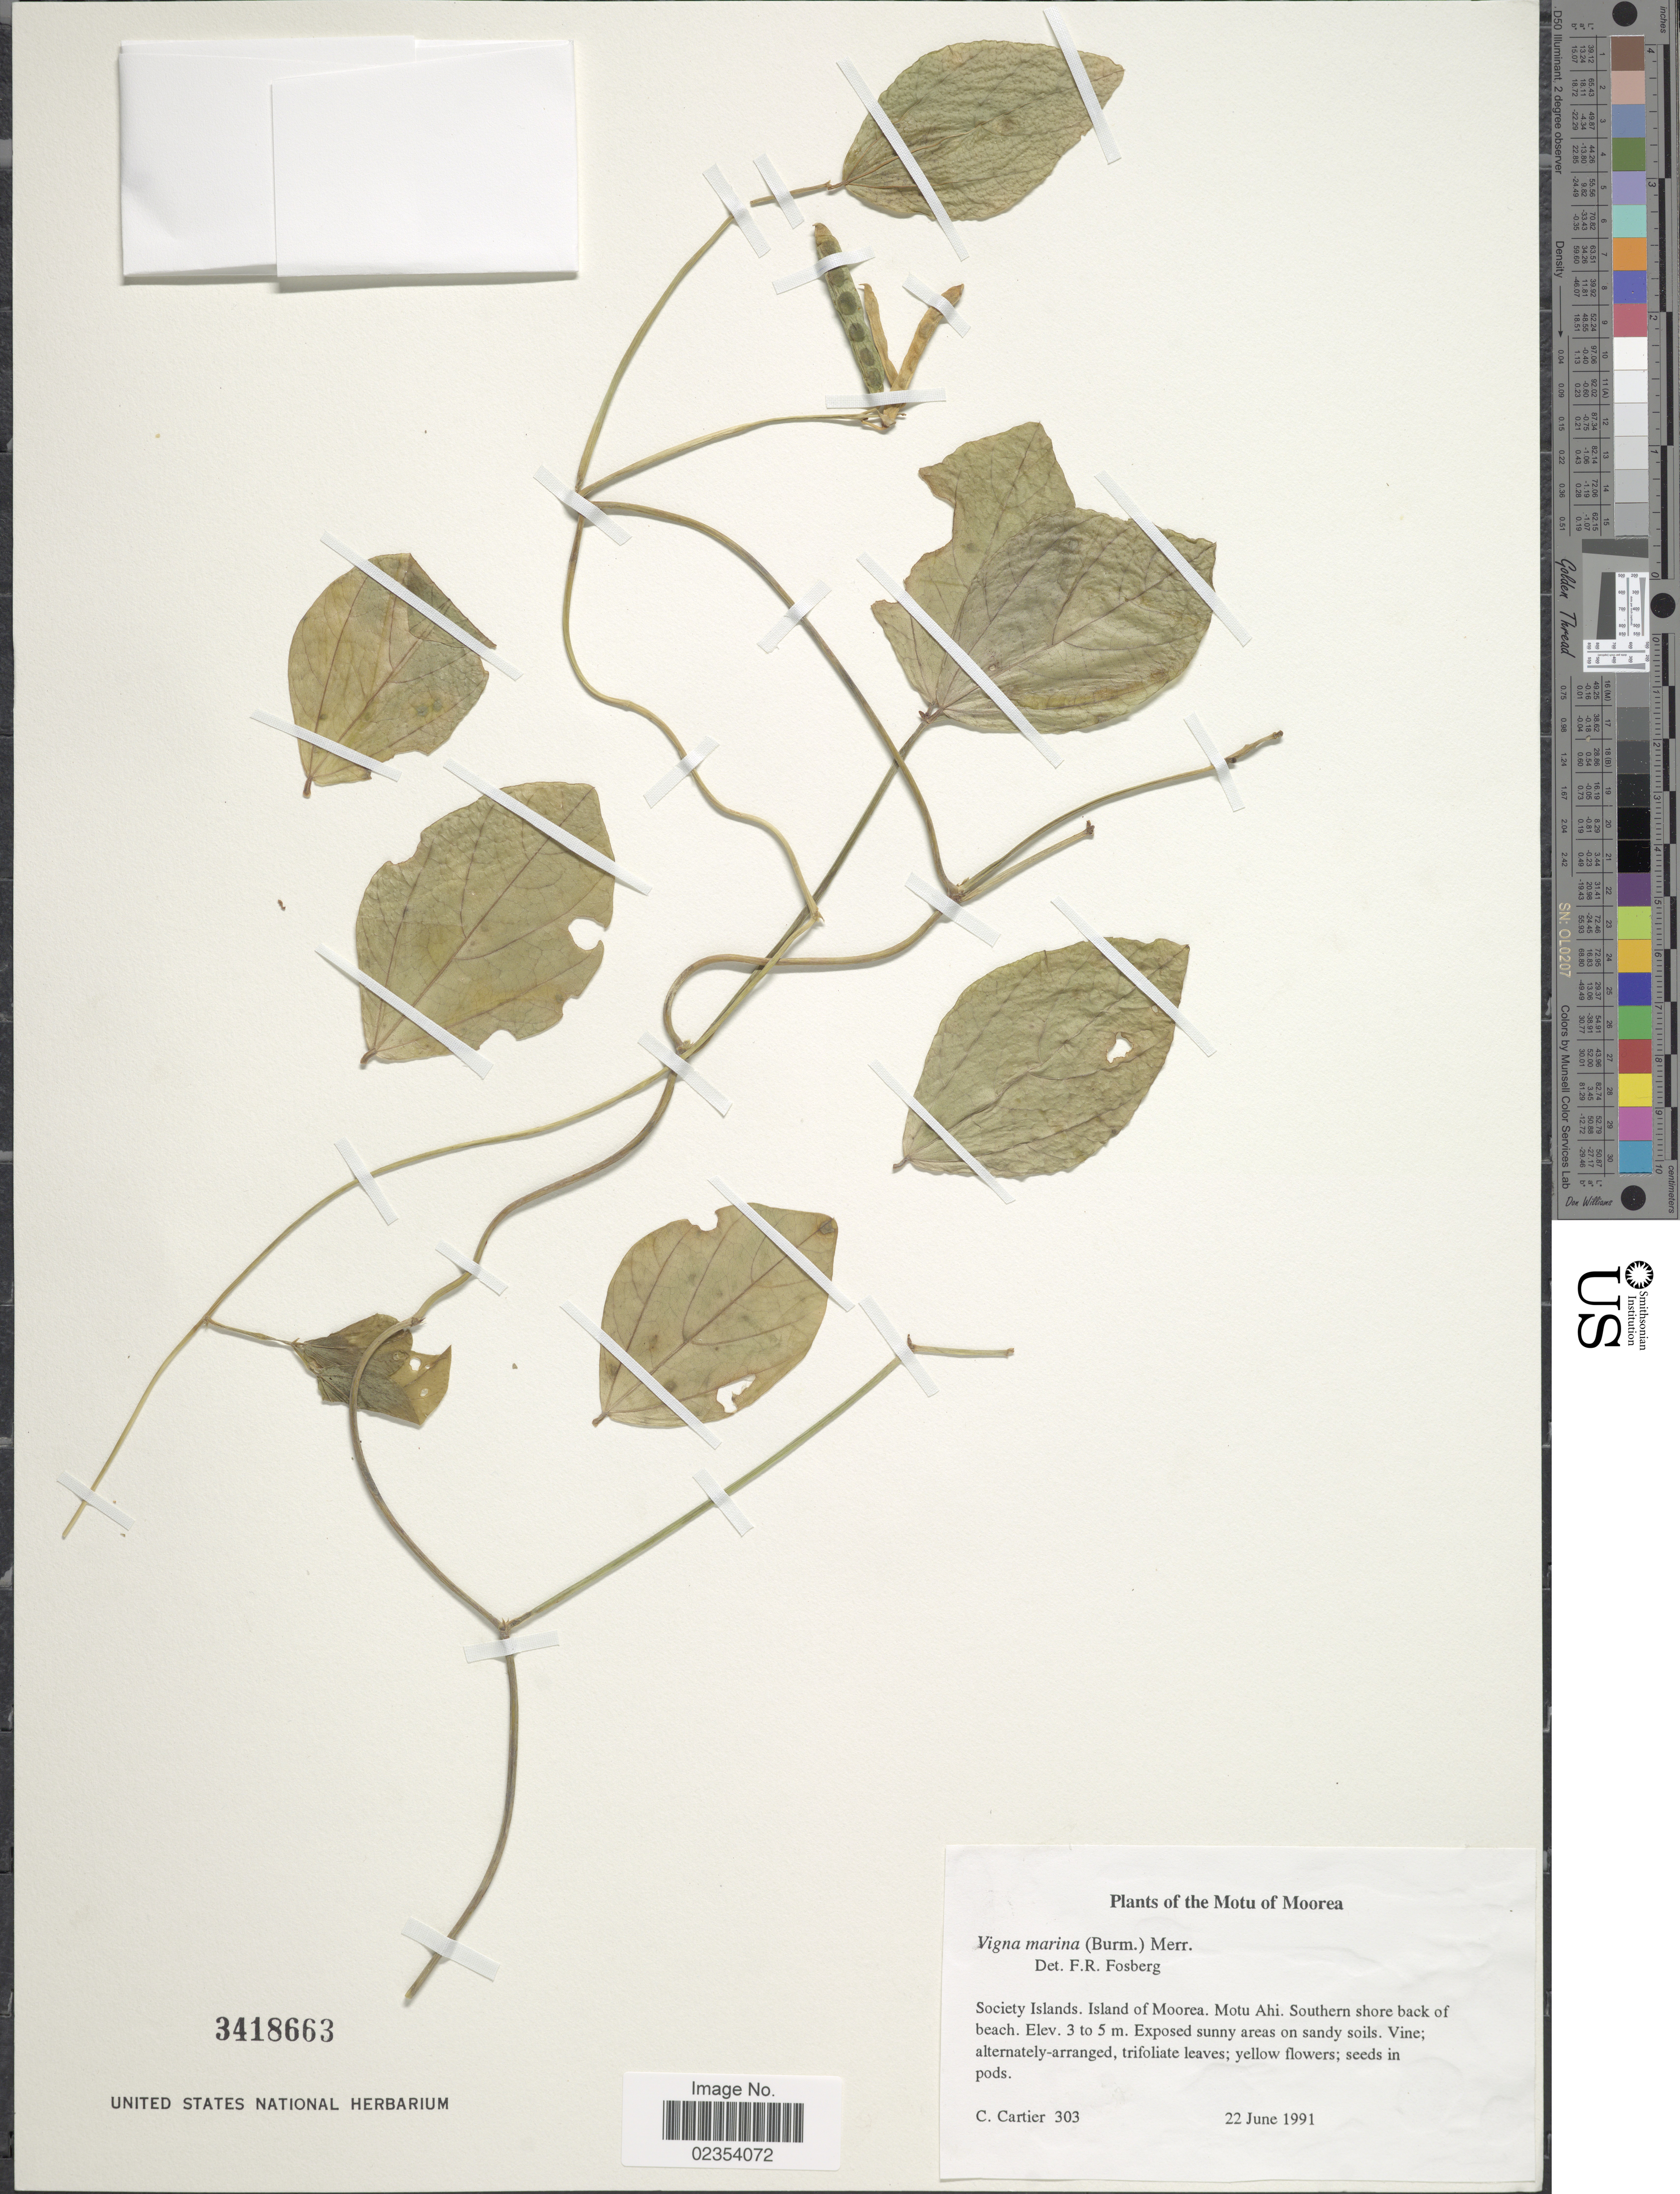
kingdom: Plantae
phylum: Tracheophyta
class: Magnoliopsida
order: Fabales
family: Fabaceae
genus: Vigna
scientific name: Vigna marina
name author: (Burm.) Merr.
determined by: Fosberg, F. R.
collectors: C. Cartier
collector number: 303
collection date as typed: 22 Jun 1991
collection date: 1991-06-22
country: French Polynesia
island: Moorea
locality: Southern shore back of beach, Ahi [Society Is.]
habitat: Exposed sunny areas on sandy soils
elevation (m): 1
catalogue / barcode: US 3418663